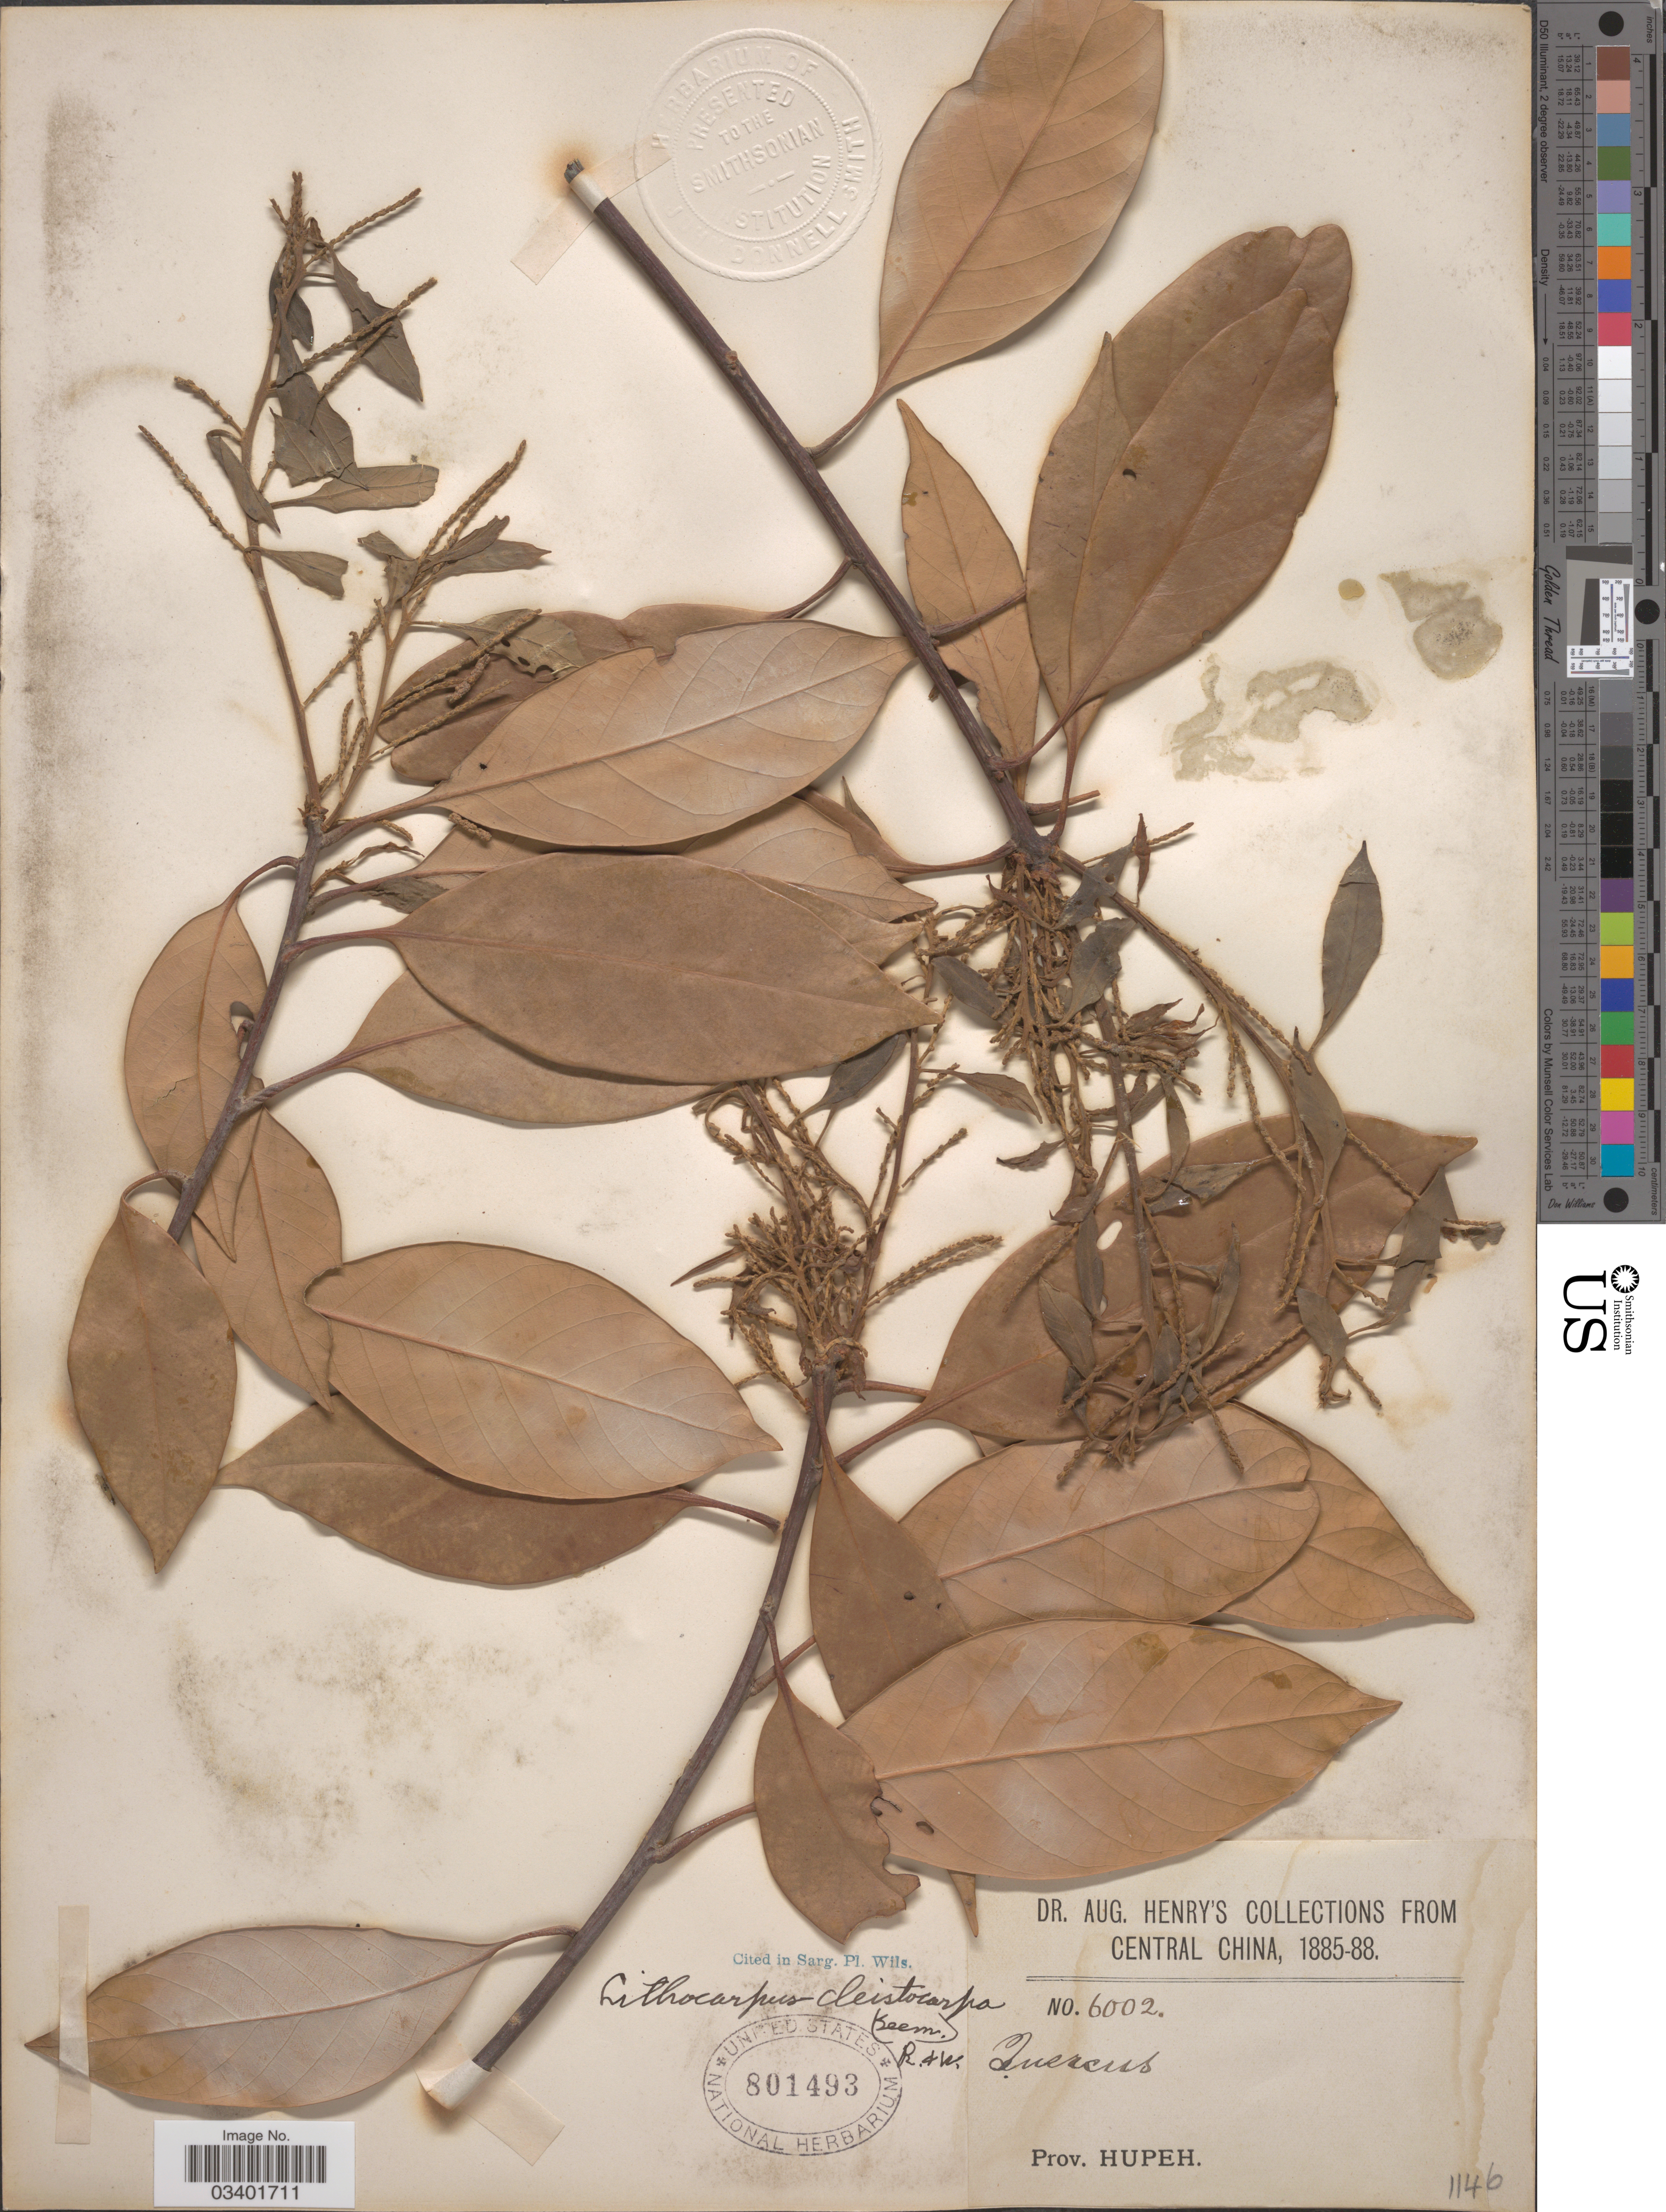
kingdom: Plantae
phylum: Tracheophyta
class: Magnoliopsida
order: Fagales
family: Fagaceae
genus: Lithocarpus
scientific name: Lithocarpus cleistocarpus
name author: (Seemen) Rehder & E.H. Wilson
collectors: A. Henry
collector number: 6002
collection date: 1885/1888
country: China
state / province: Hubei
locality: Central China, Prov. Hupeh.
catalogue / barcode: US 801493